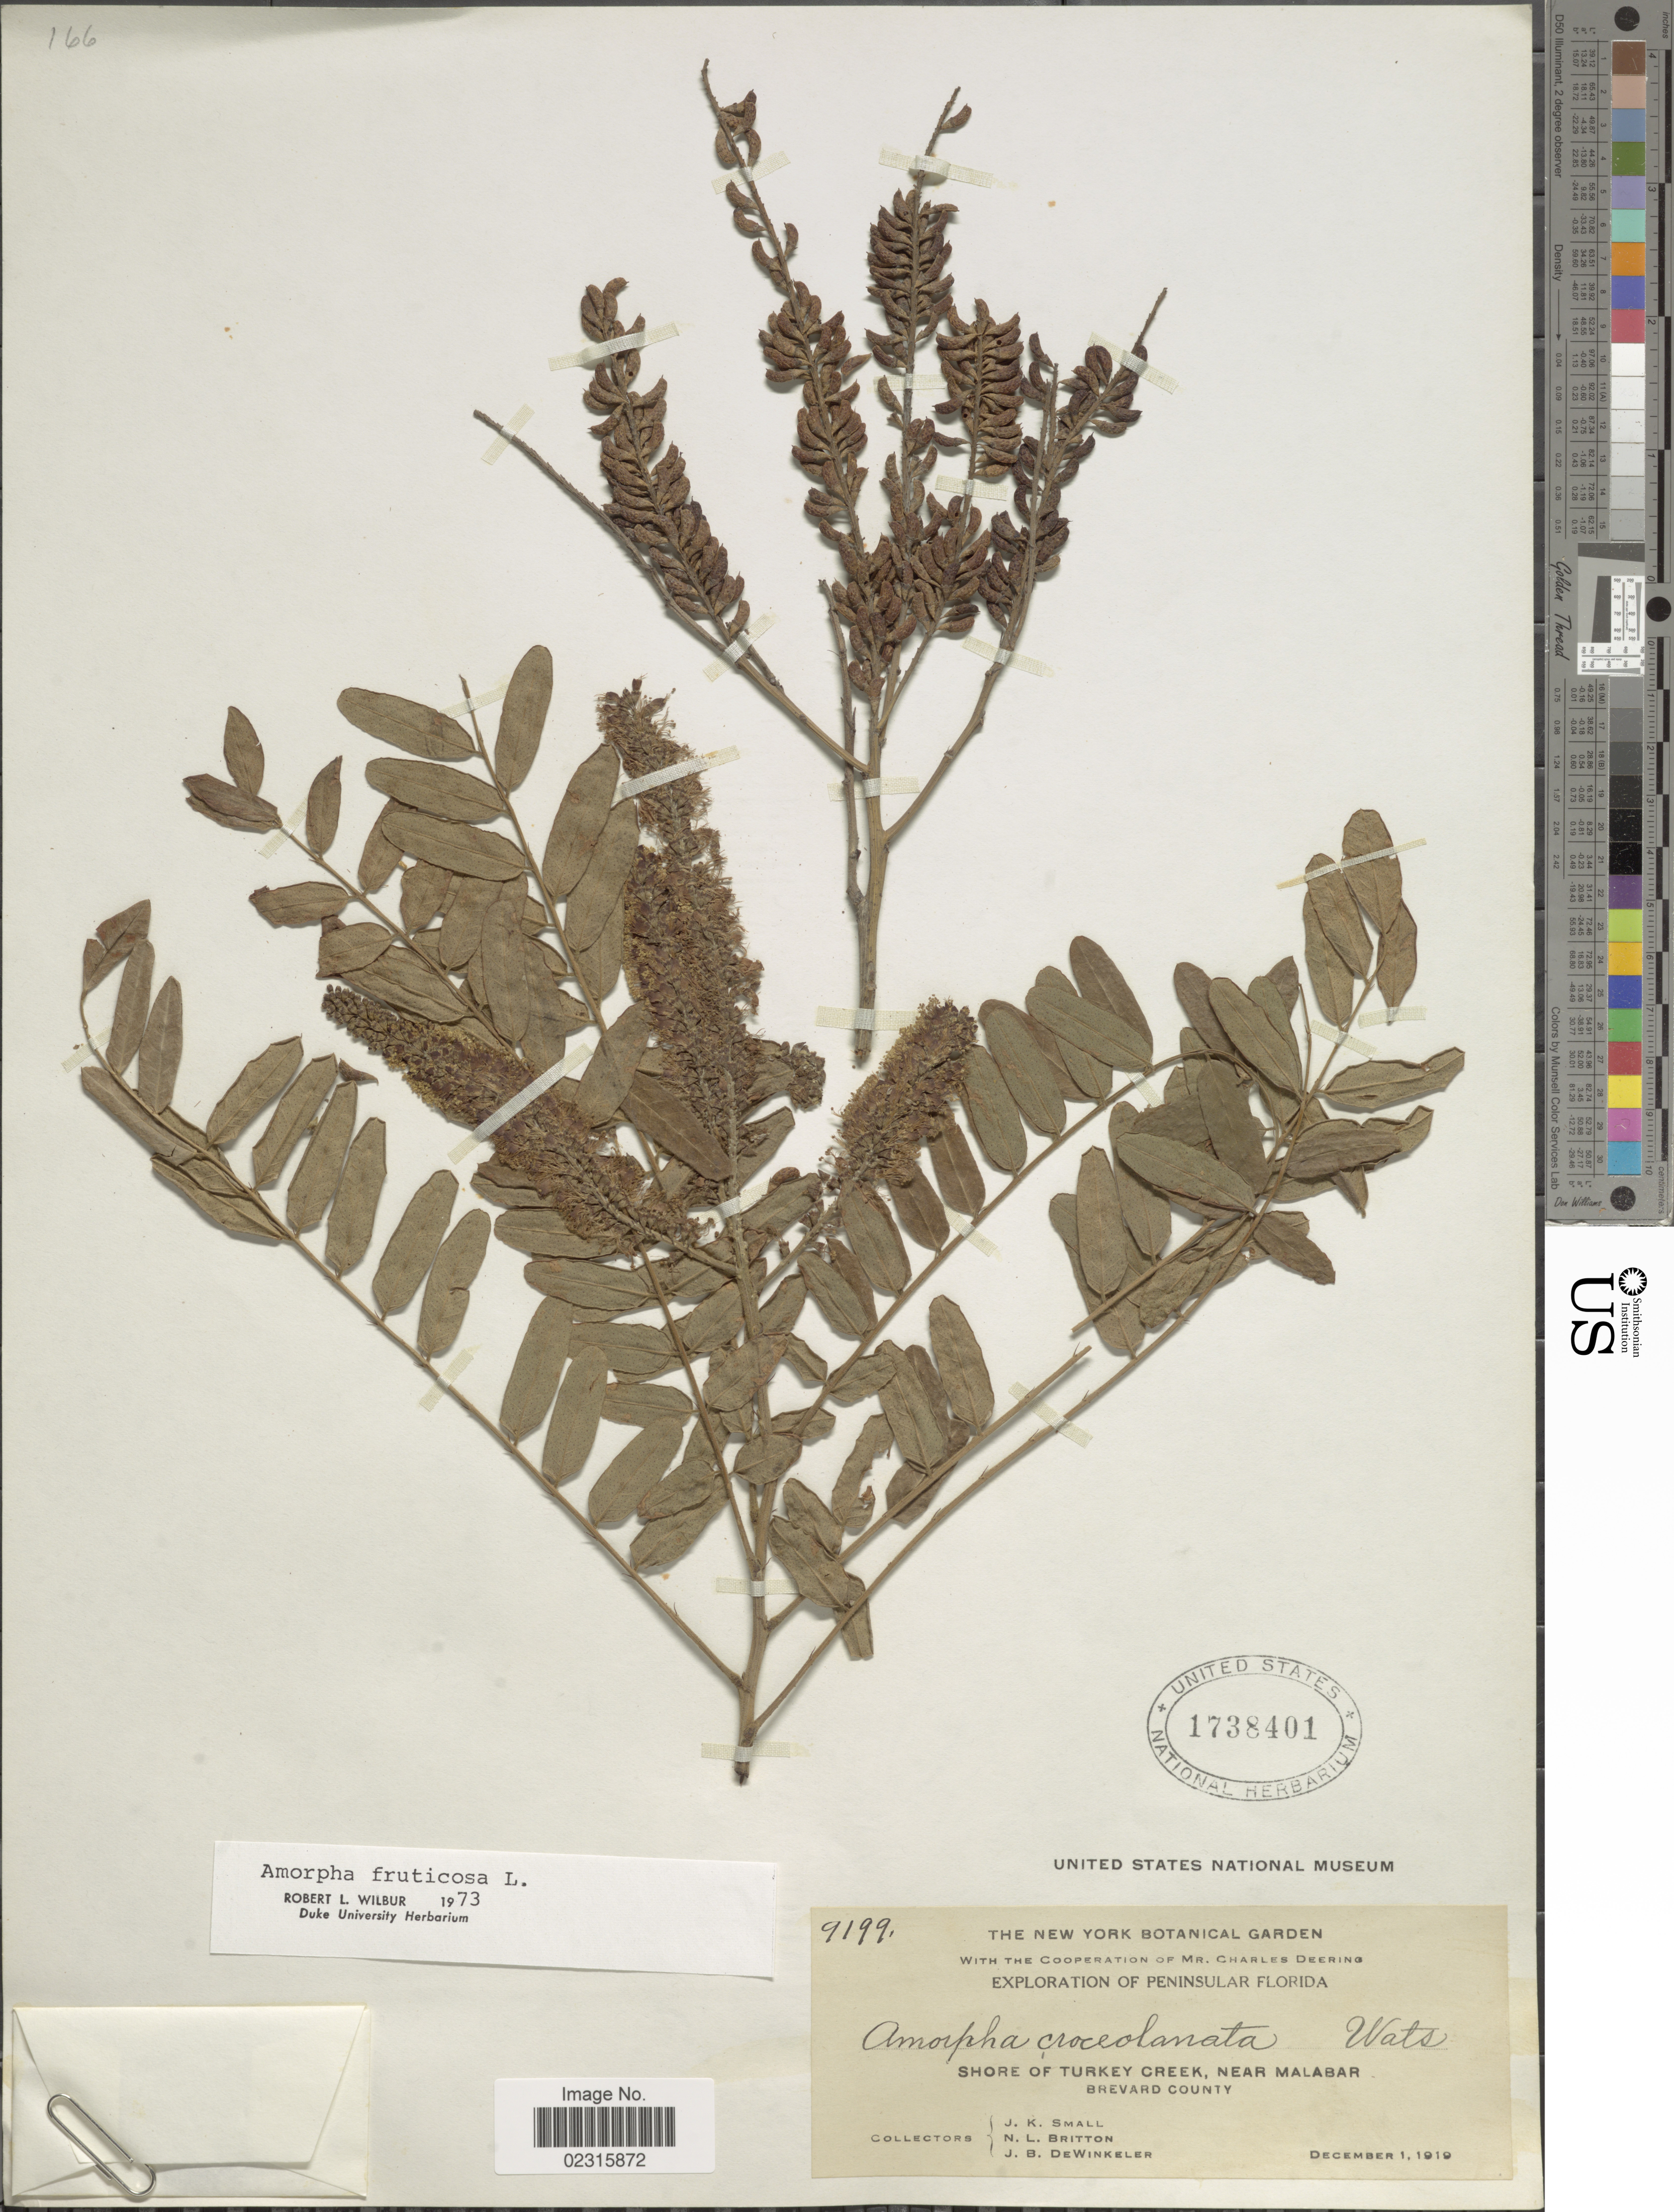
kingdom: Plantae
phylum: Tracheophyta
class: Magnoliopsida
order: Fabales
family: Fabaceae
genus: Amorpha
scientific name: Amorpha fruticosa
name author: L.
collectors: J. K. Small, N. Britton & J. B. Dewinkeler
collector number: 9199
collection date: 1919-12-01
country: United States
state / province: Florida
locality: Shore of Turkey Creek, near Malabar, Brevard County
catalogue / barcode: US 1738401